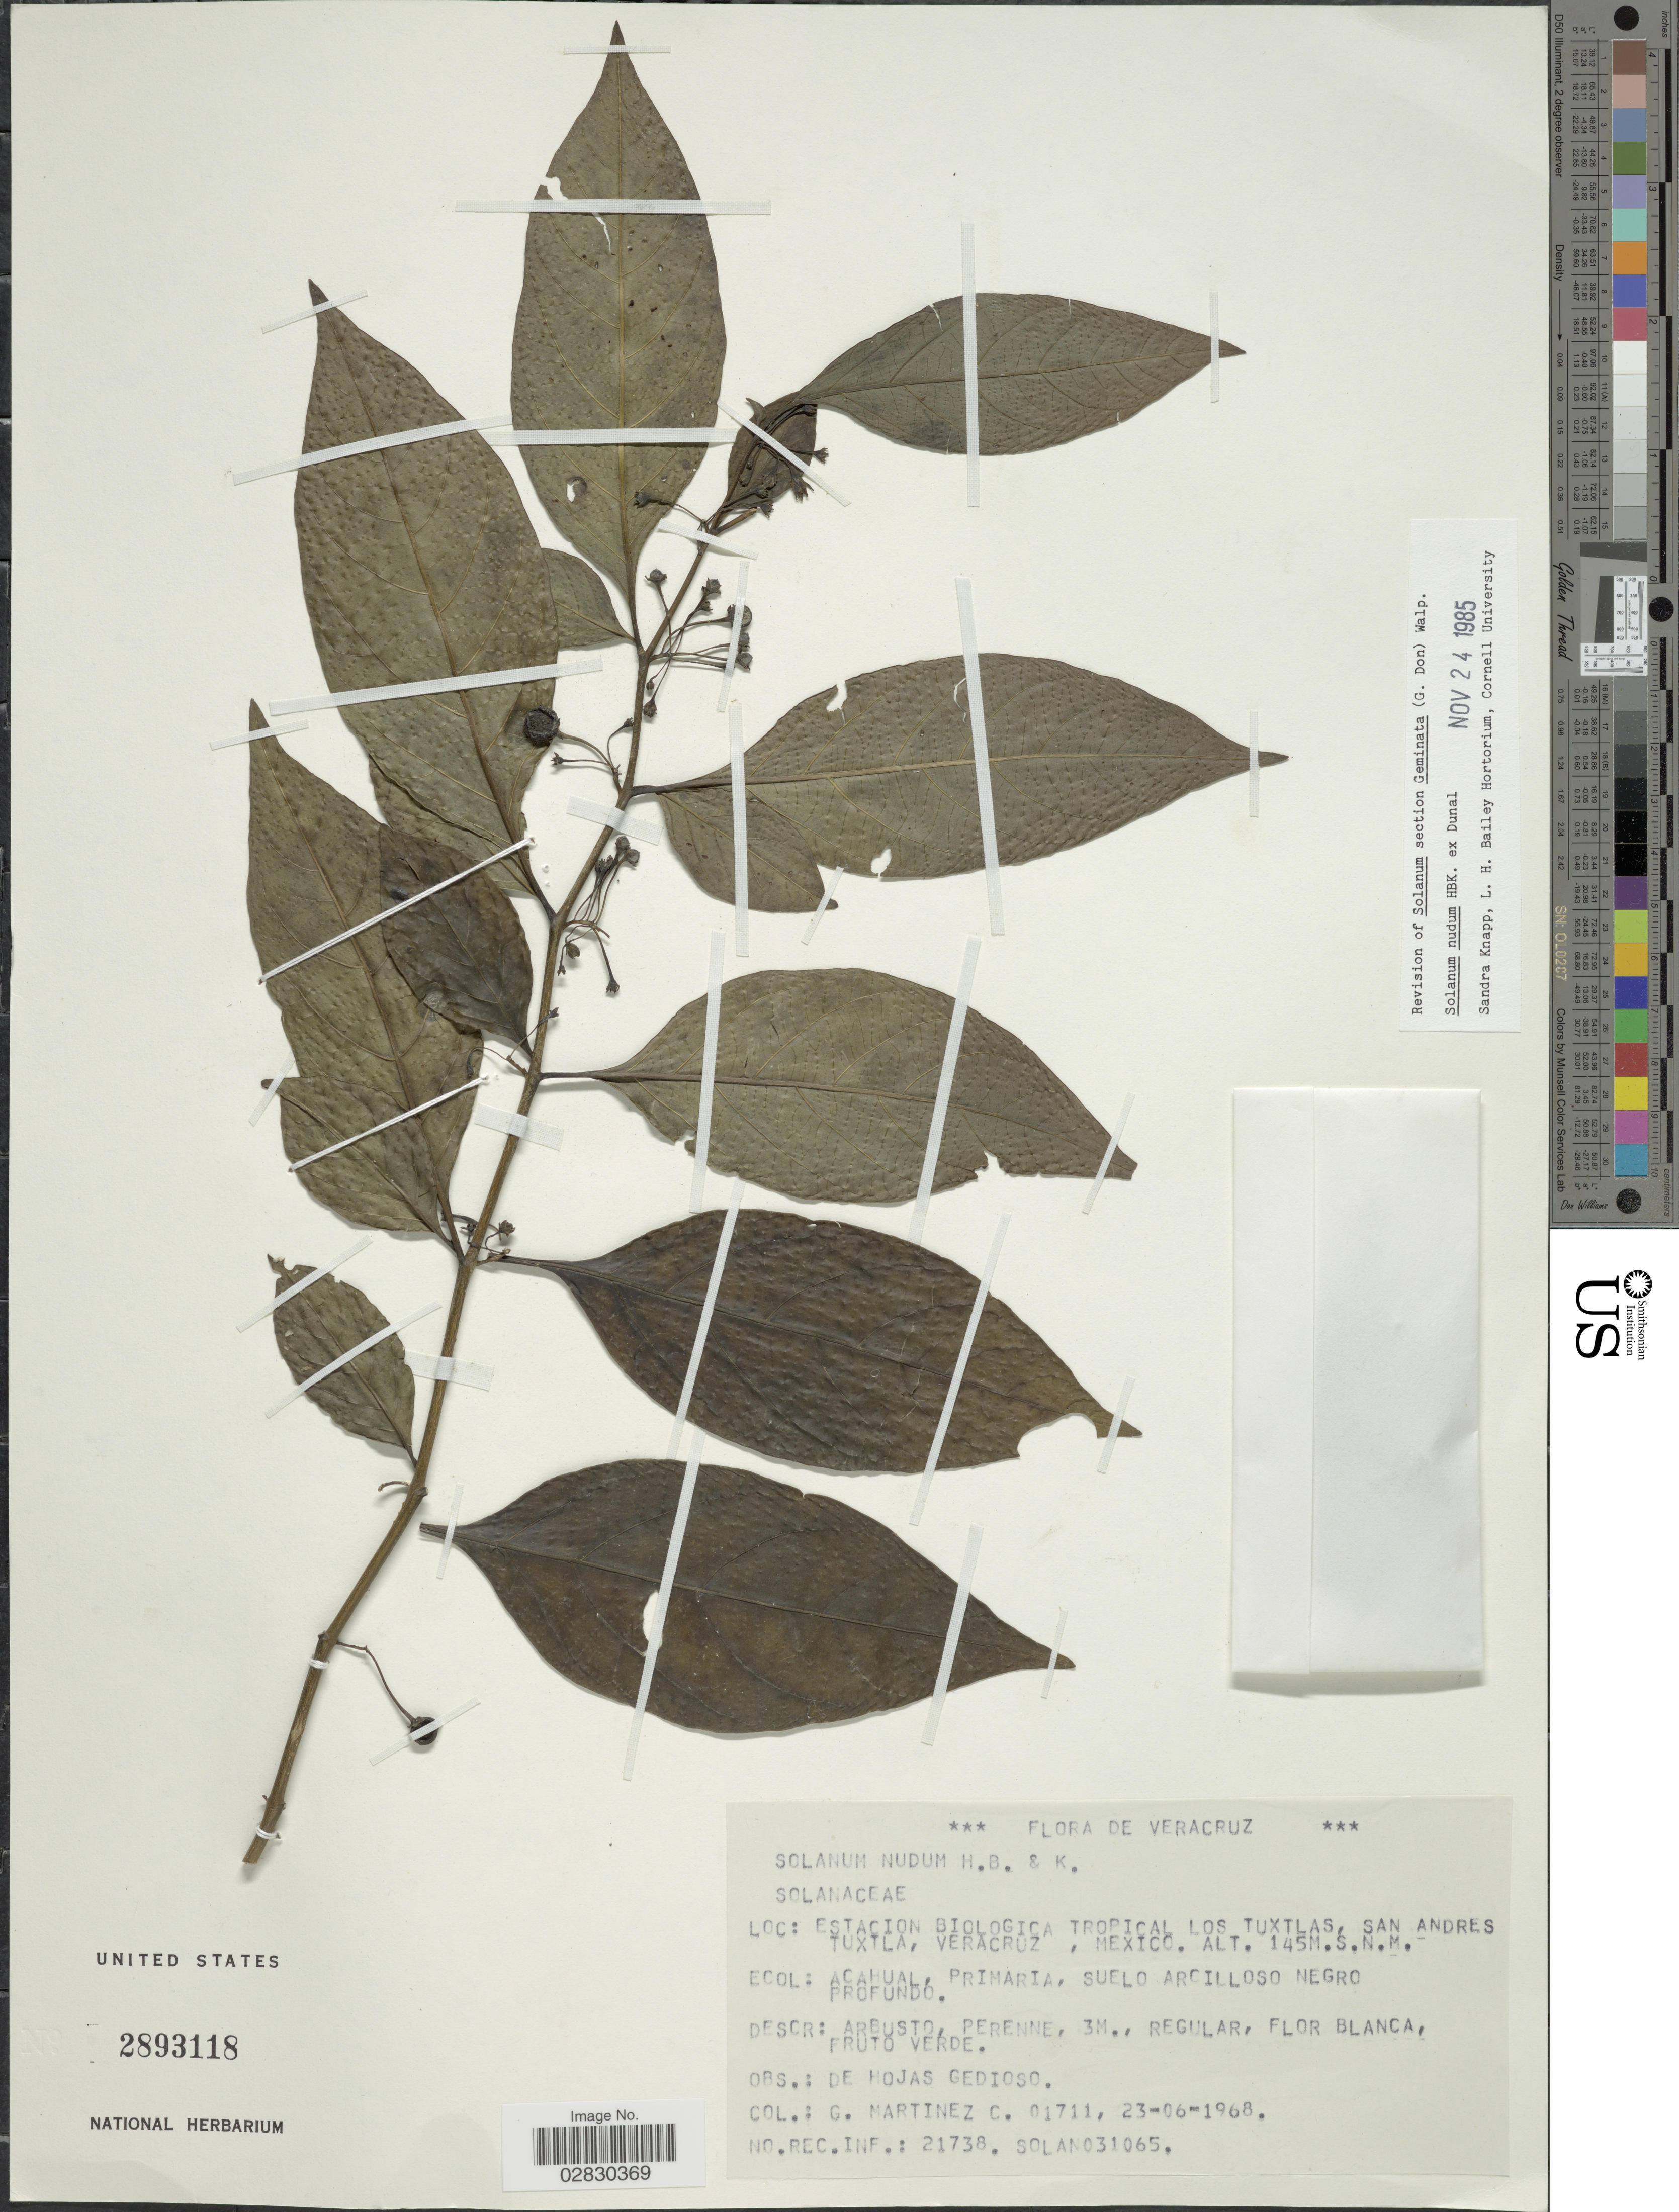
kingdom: Plantae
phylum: Tracheophyta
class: Magnoliopsida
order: Solanales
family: Solanaceae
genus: Solanum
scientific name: Solanum nudum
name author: Humb. & Bonpl. ex Dunal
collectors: G. Martinez C.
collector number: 01711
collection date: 1968-06-23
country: Mexico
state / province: Veracruz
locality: Veracruz. Estacion Biologica Tropical Los Tuxtlas, San Andres Tuxtla.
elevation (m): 145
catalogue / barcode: US 2893118